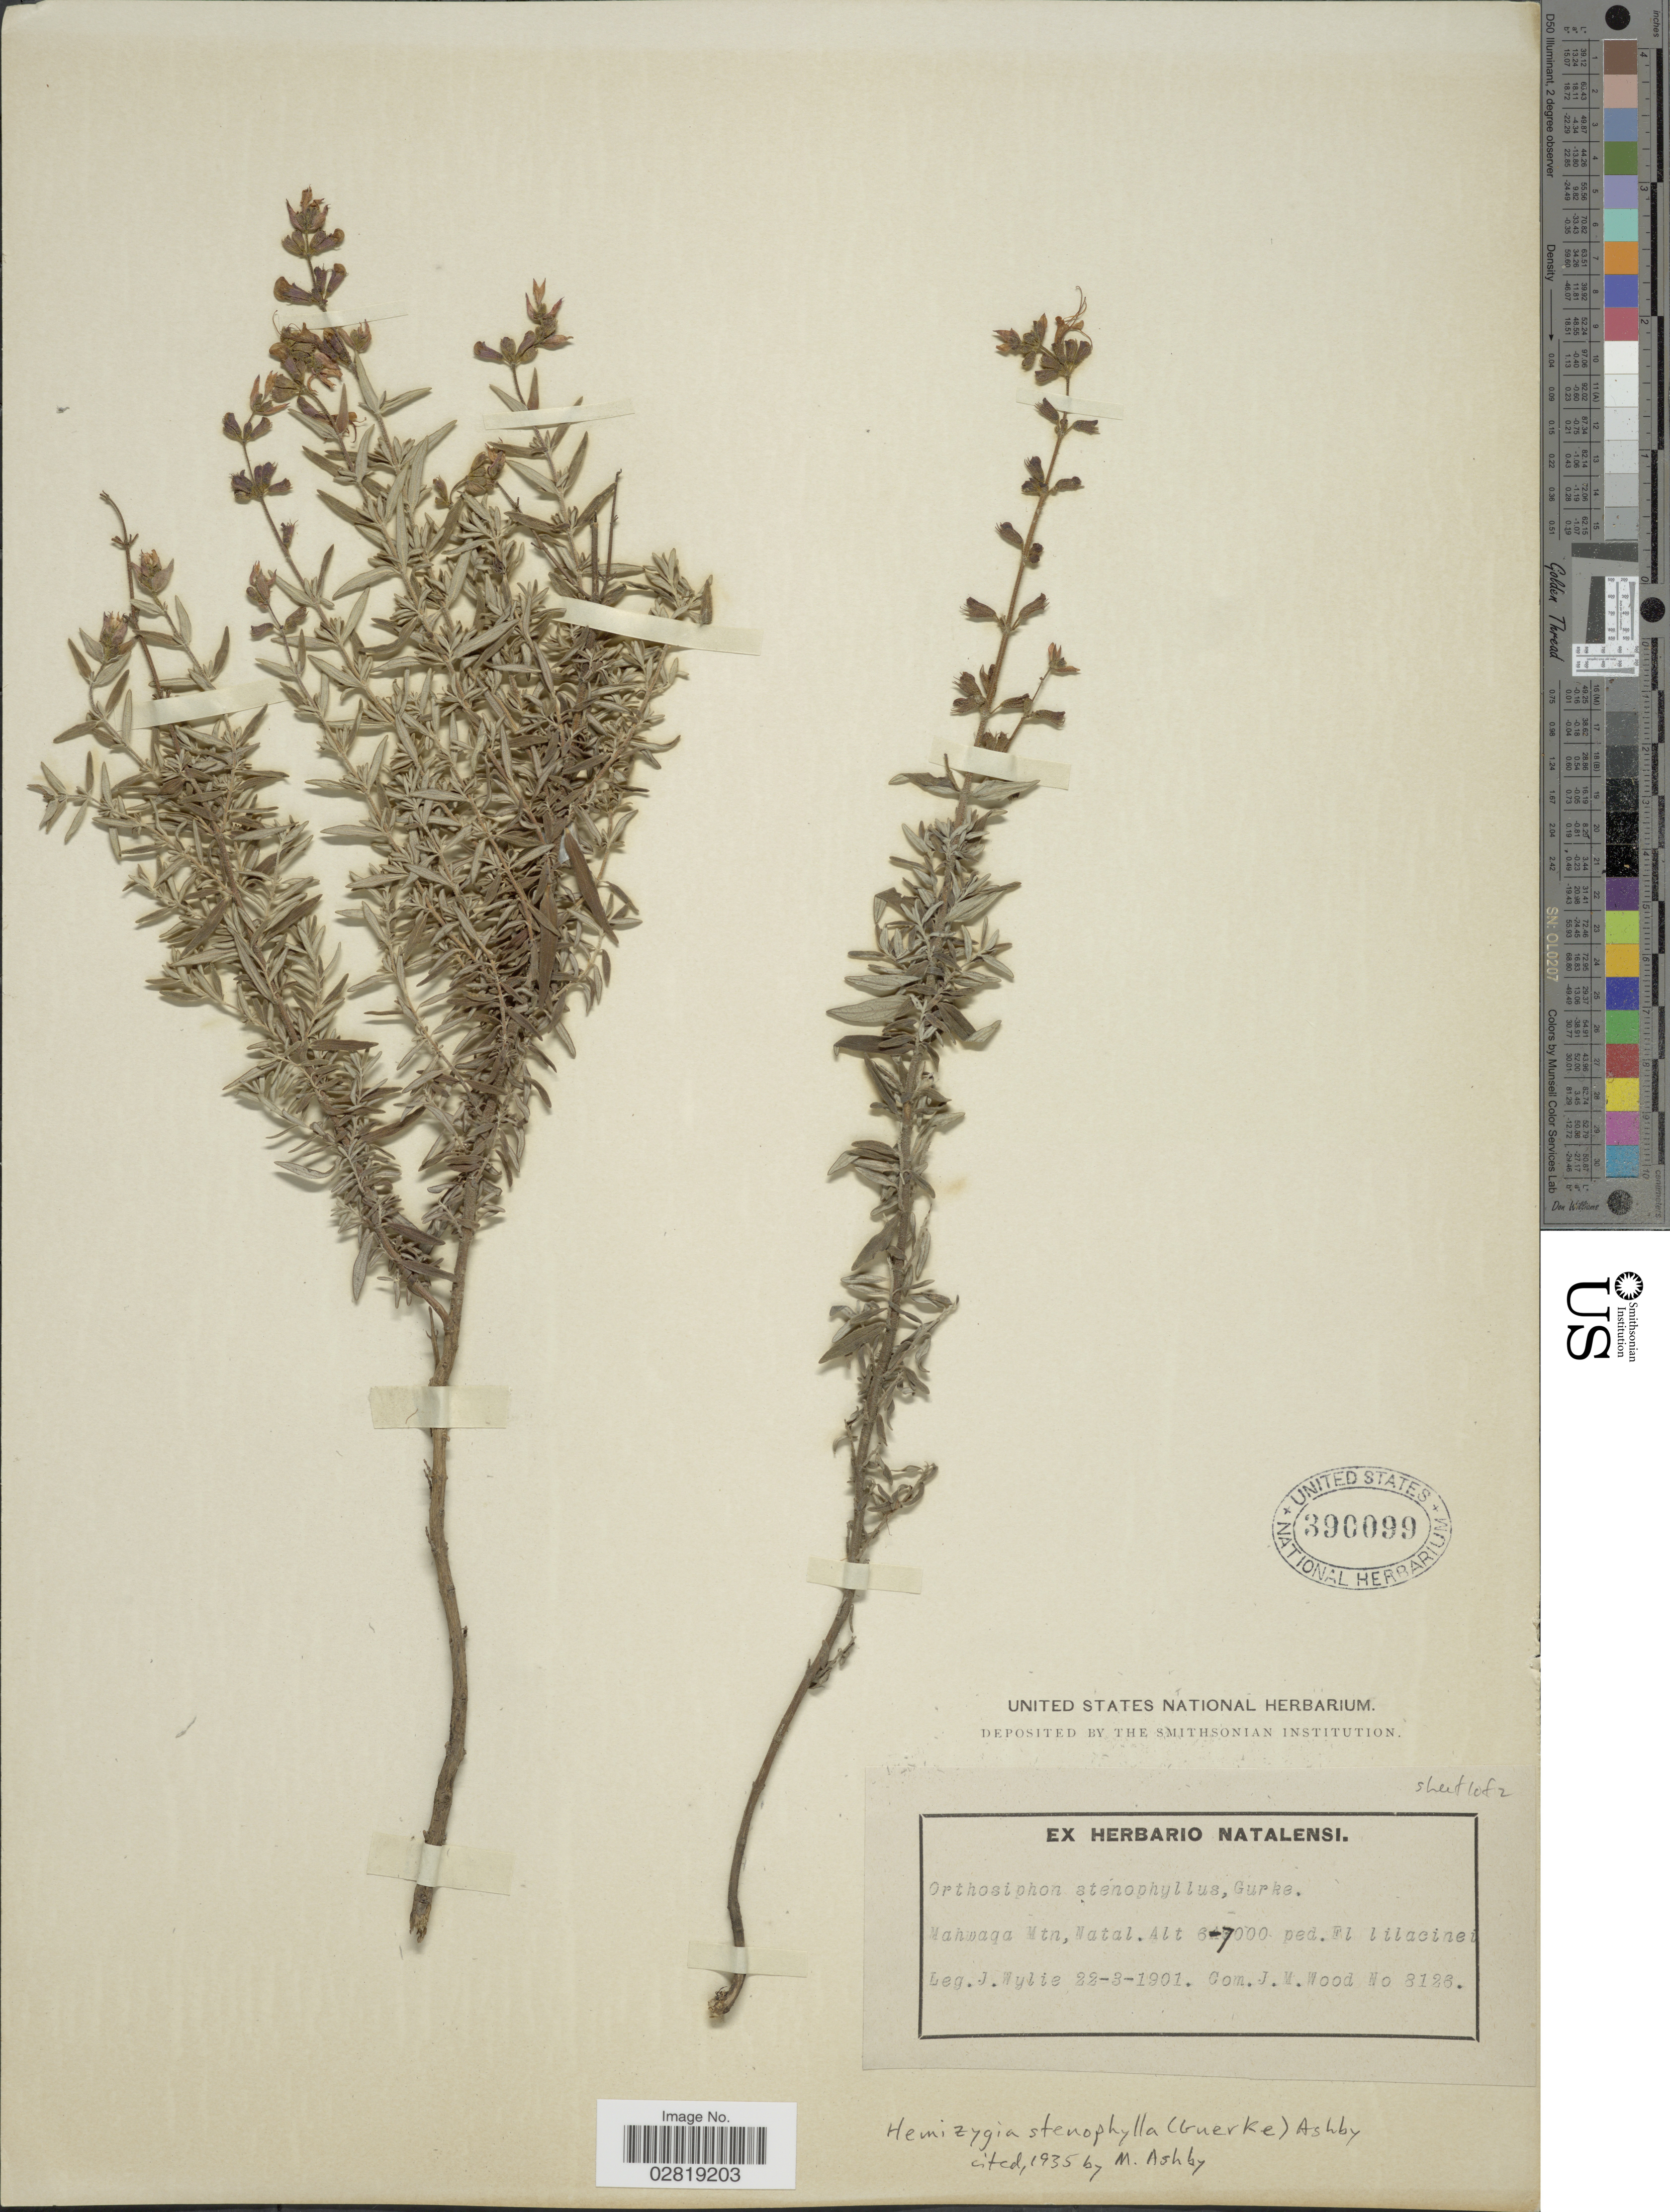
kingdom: Plantae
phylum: Tracheophyta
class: Magnoliopsida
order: Lamiales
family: Lamiaceae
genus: Hemizygia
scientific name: Hemizygia stenophylla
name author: (Gürke) Ashby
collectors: J. Wylie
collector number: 8126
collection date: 1901-03-22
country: South Africa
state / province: KwaZulu-Natal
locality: Mahwaqa Mtn, Natal.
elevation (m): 1829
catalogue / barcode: US 390099